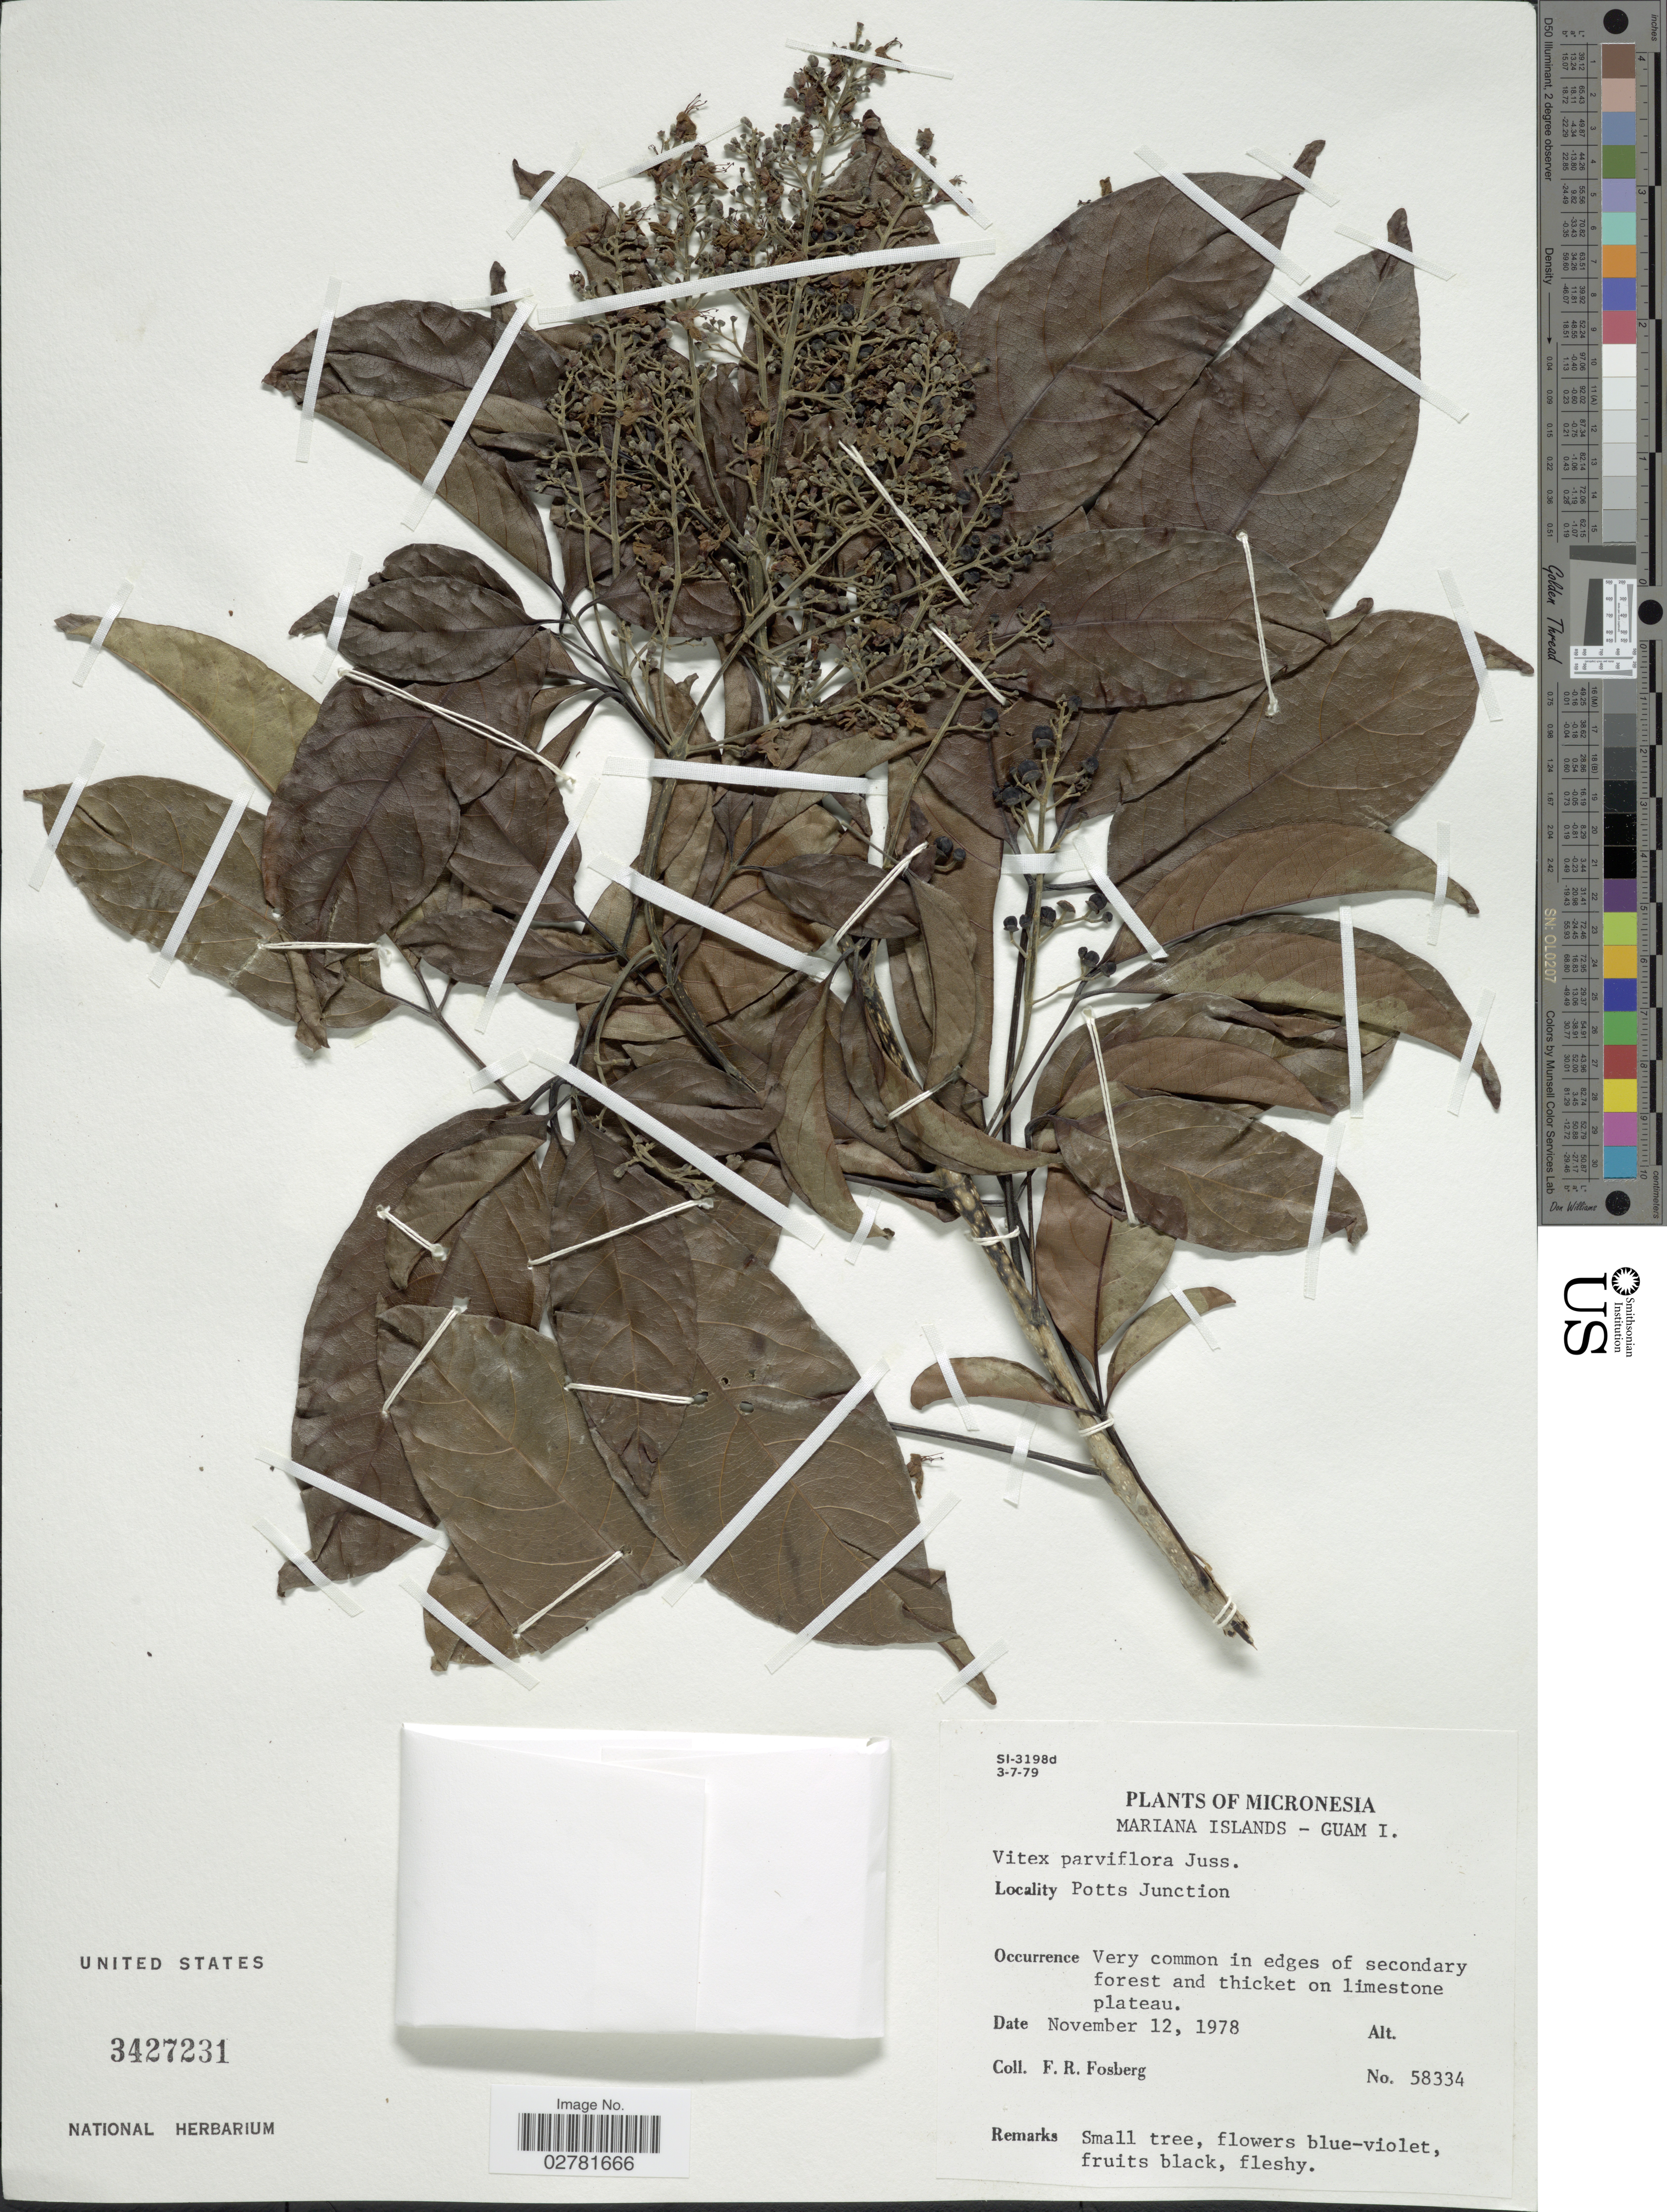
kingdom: Plantae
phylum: Tracheophyta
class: Magnoliopsida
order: Lamiales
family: Lamiaceae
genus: Vitex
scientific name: Vitex parviflora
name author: Juss.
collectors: F. R. Fosberg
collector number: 58334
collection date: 1978-11-12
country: Guam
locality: Micronesia. Mariana Islands - Guam I. Potts Junction.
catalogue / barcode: US 3427231